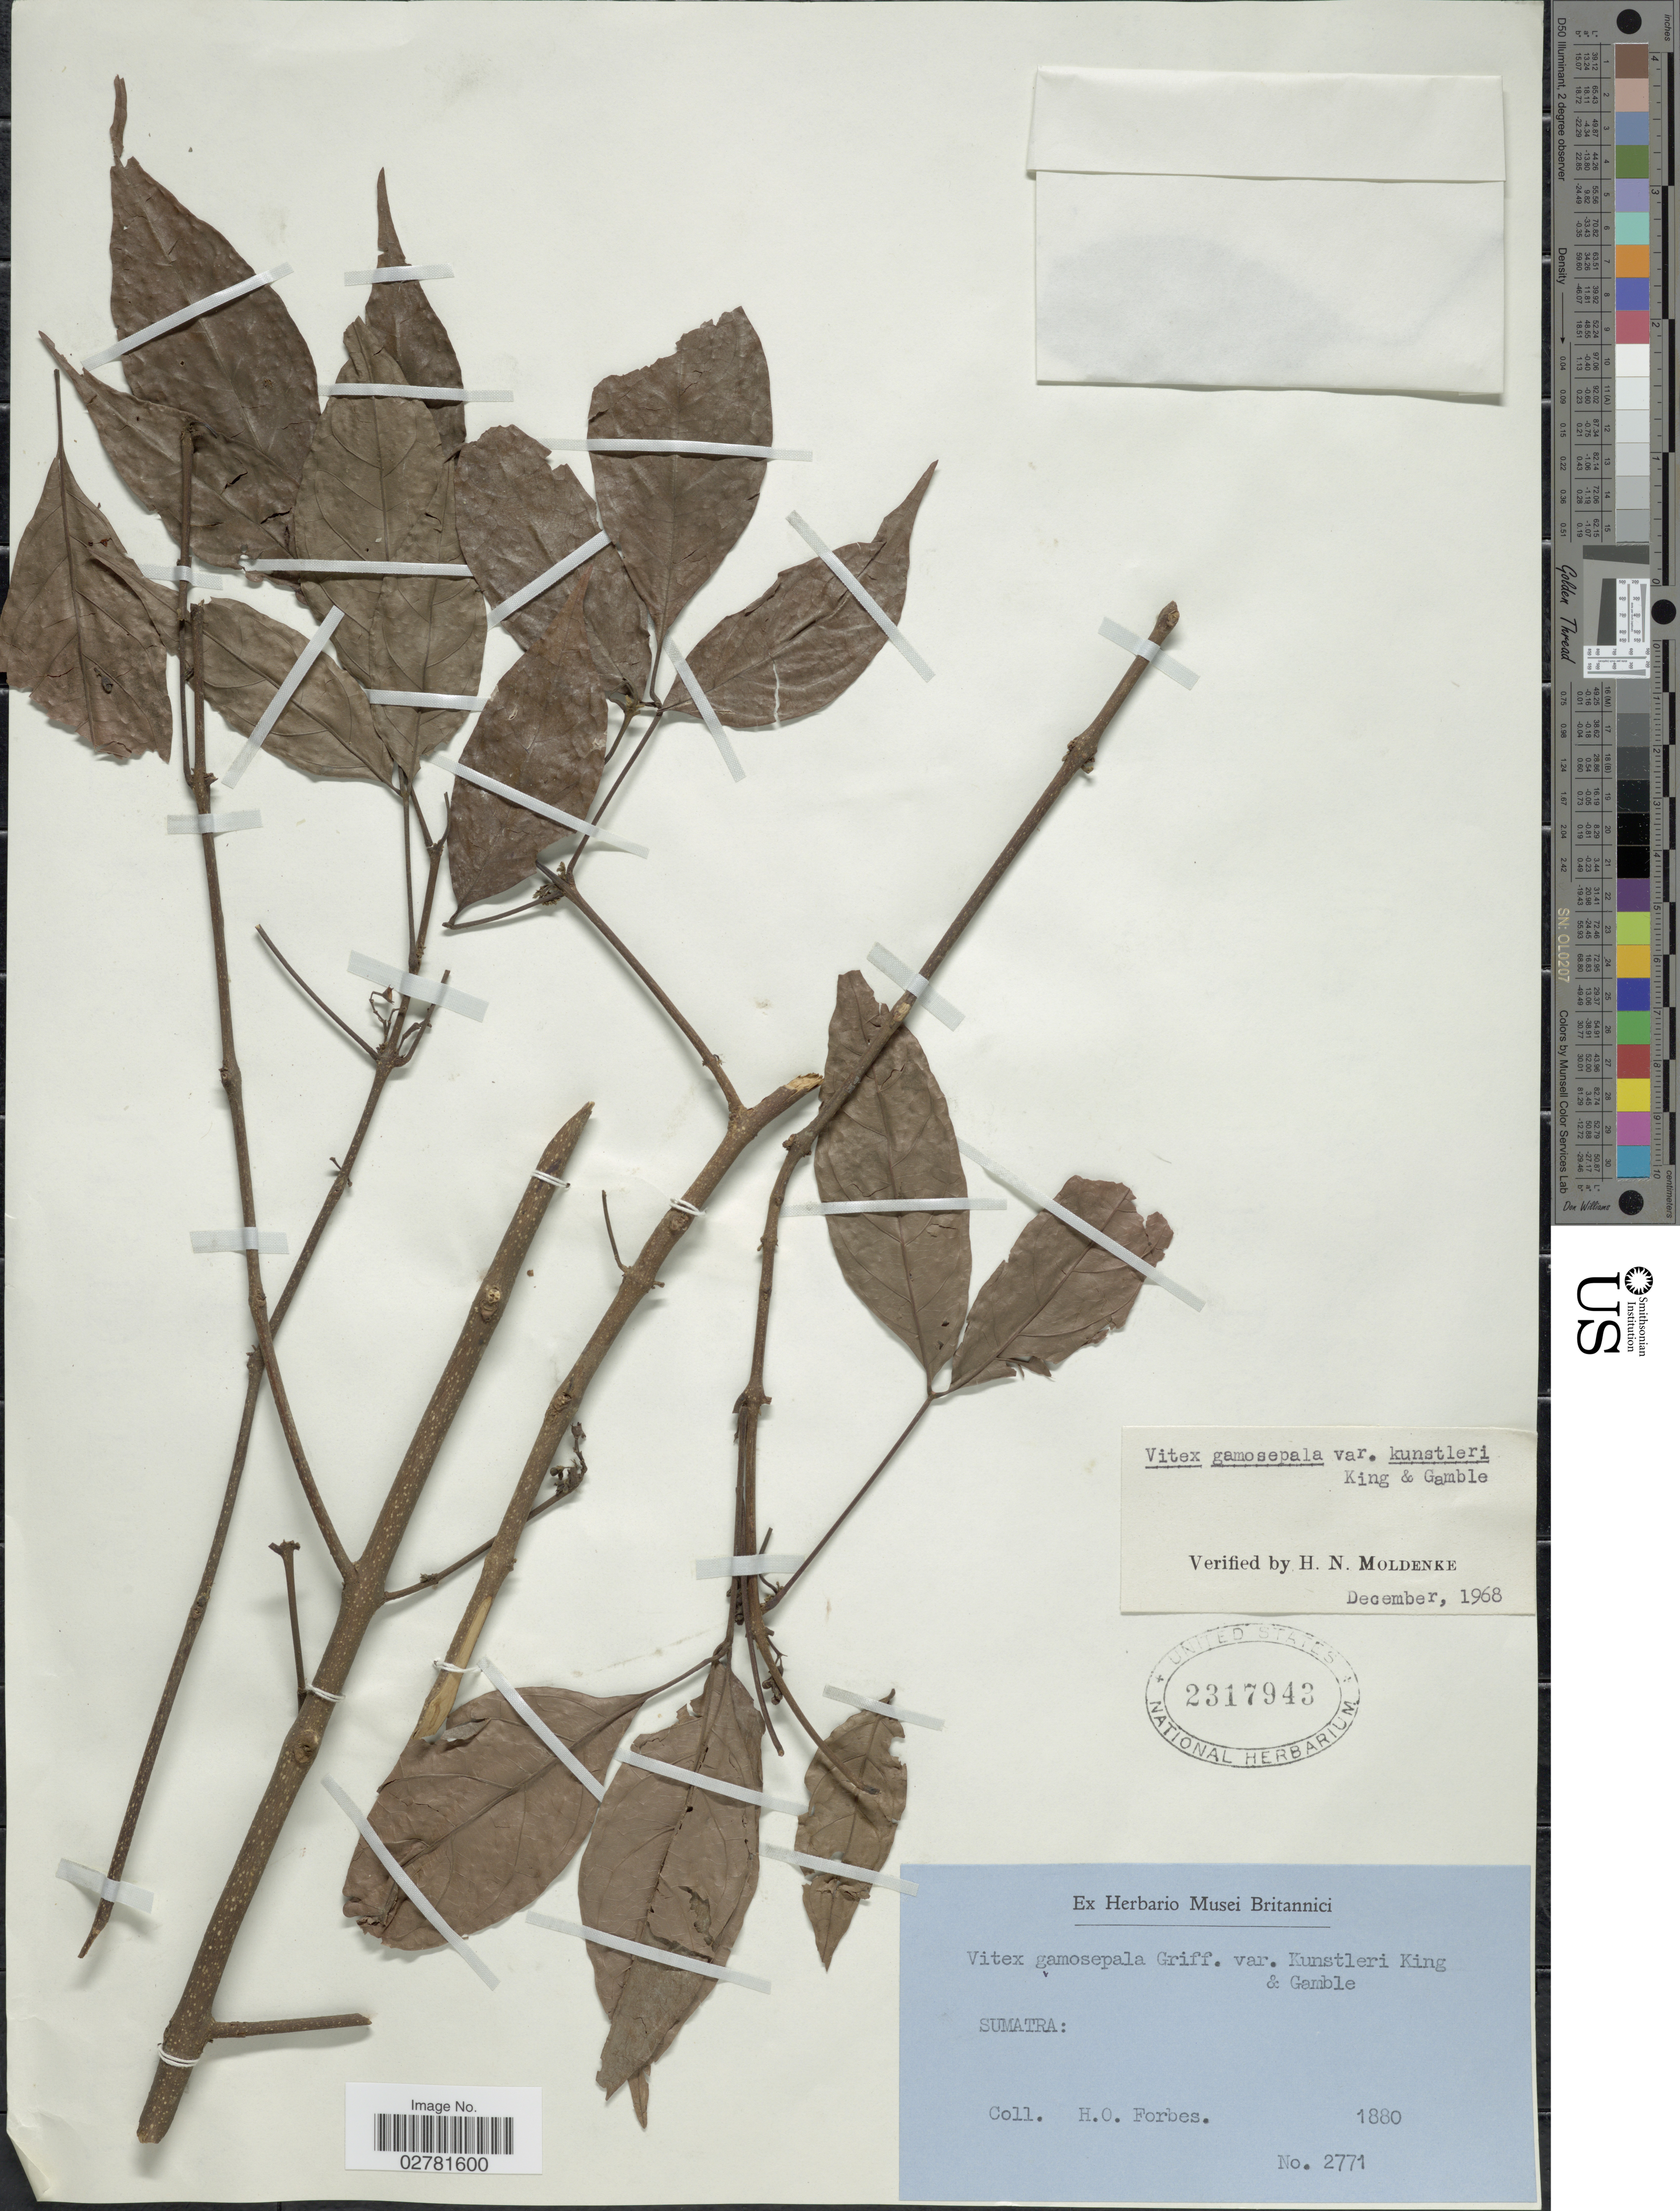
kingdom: Plantae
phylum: Tracheophyta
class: Magnoliopsida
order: Lamiales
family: Lamiaceae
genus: Vitex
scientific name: Vitex gamosepala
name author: Griff.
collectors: H. O. Forbes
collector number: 2771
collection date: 1880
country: Indonesia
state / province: Sumatra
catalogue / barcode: US 2317943